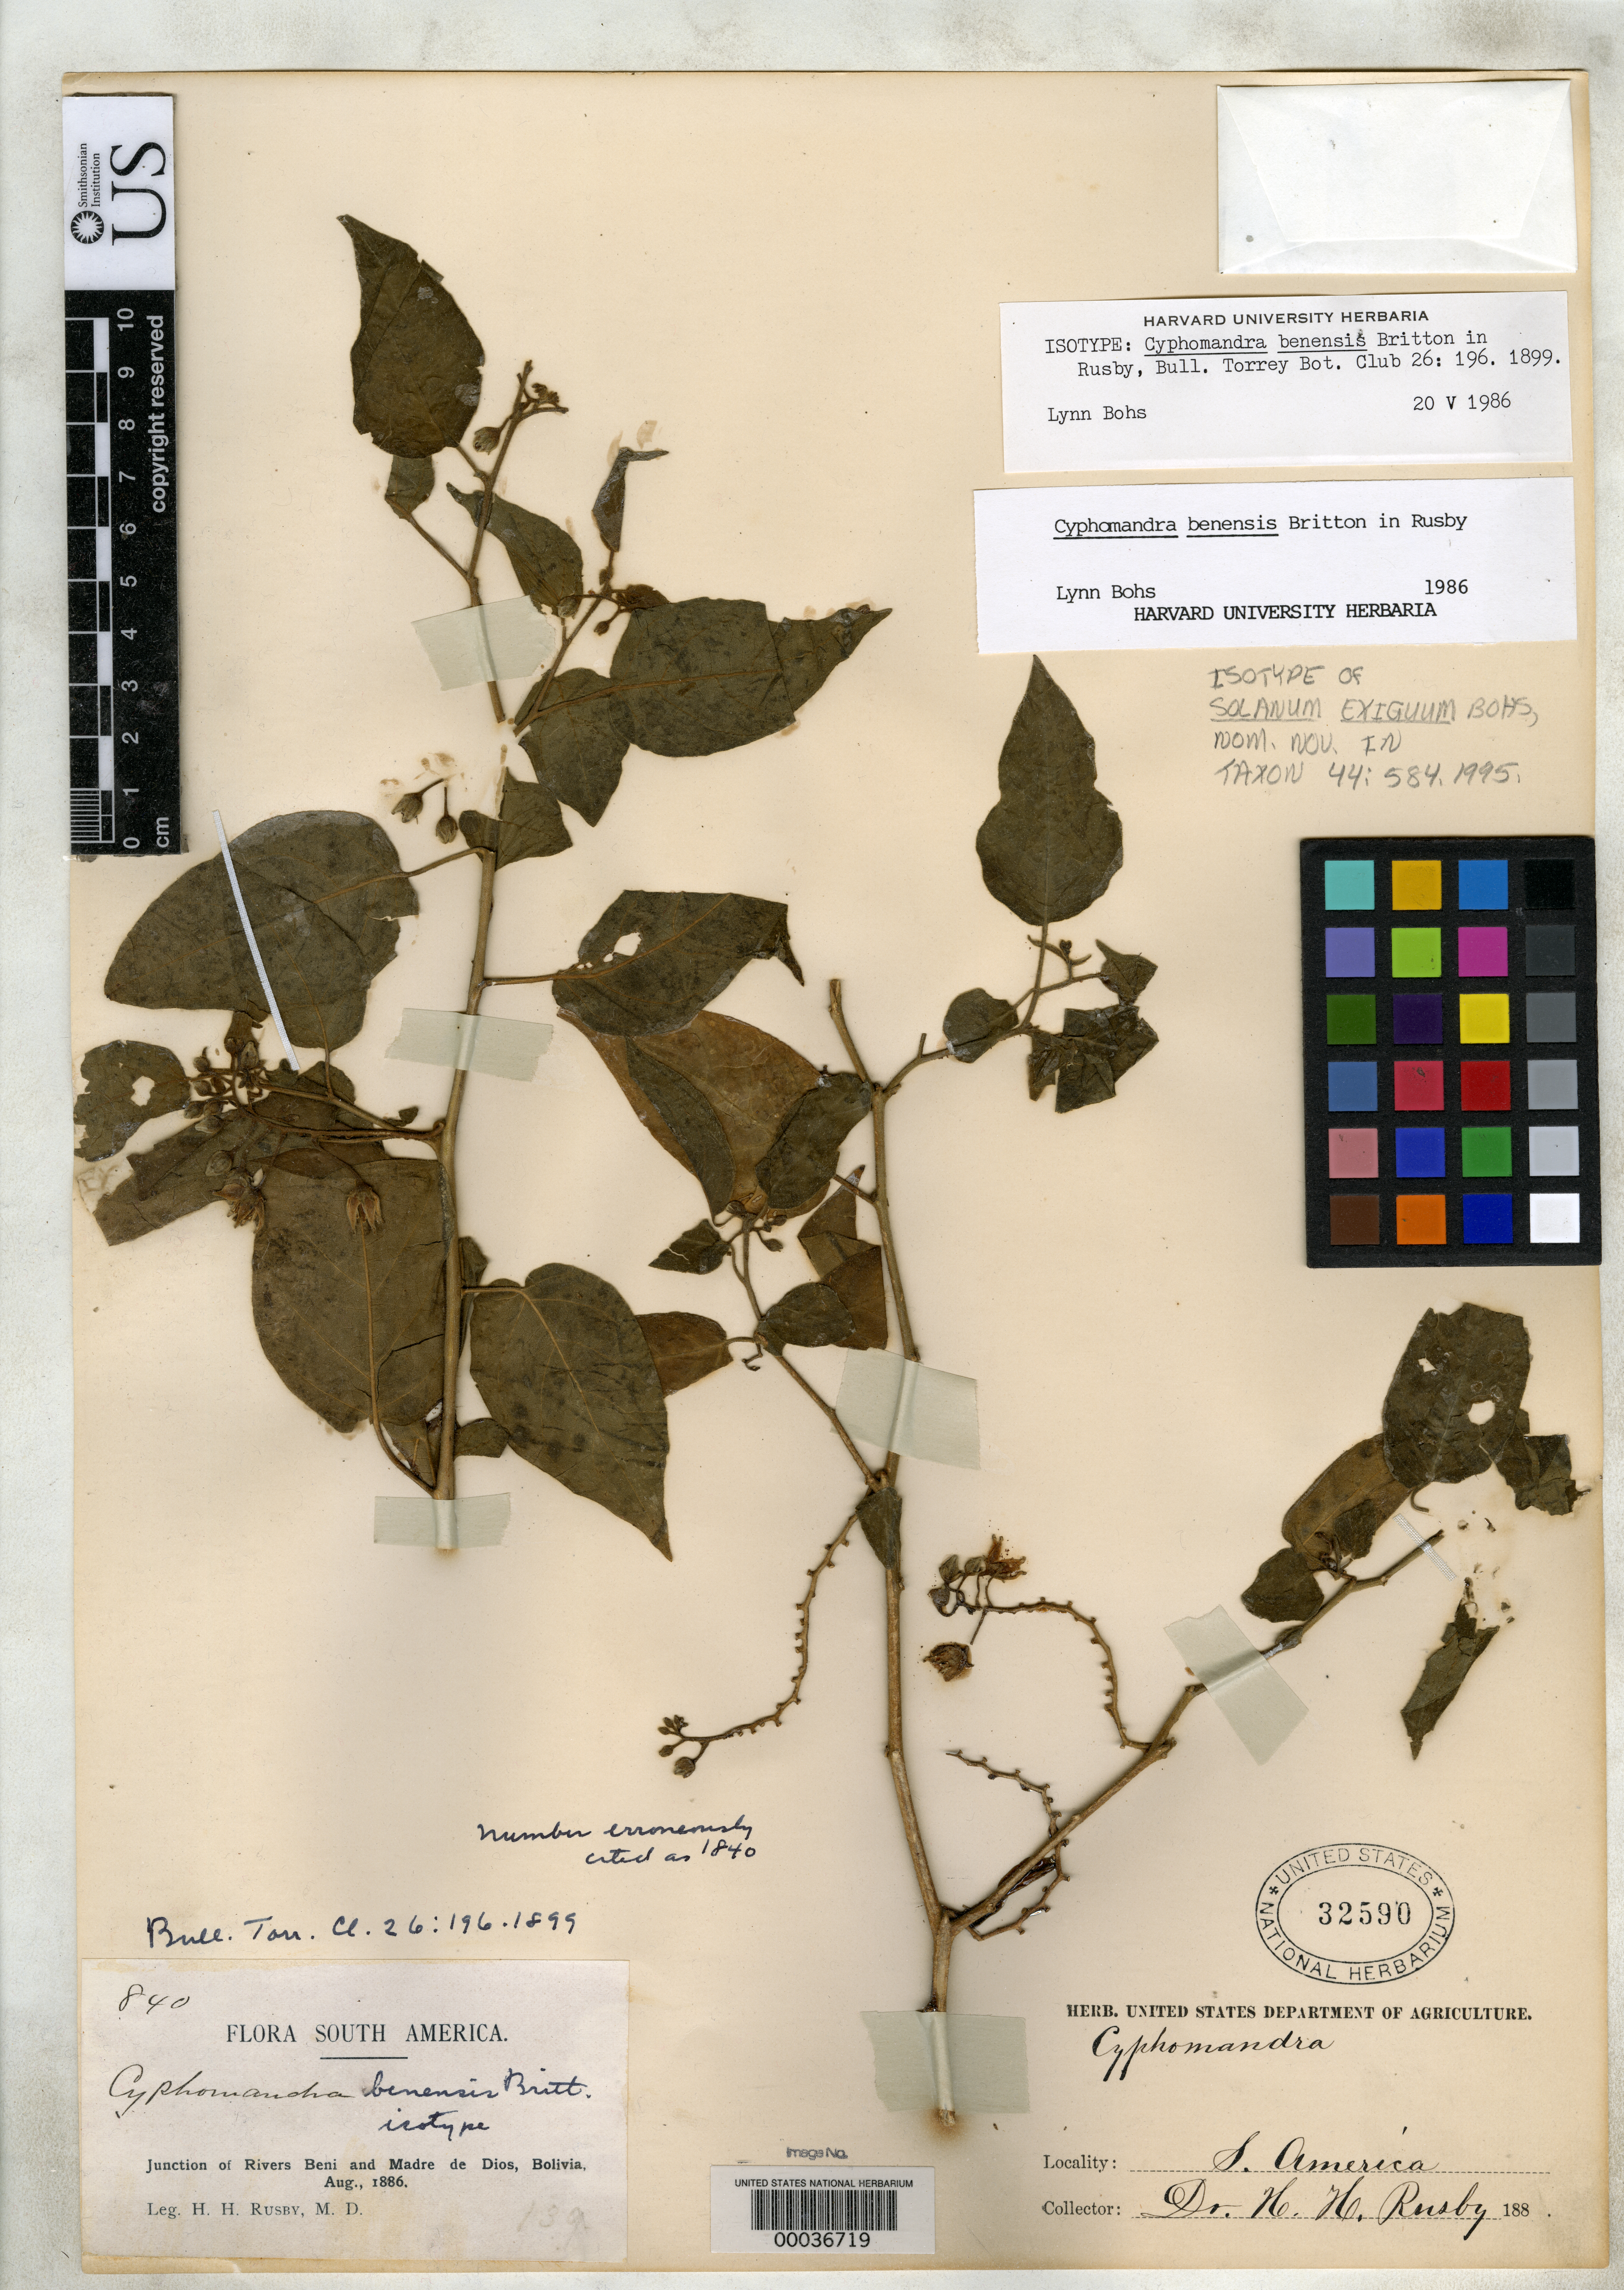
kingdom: Plantae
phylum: Tracheophyta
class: Magnoliopsida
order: Solanales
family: Solanaceae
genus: Solanum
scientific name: Solanum exiguum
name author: Bohs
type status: Isotype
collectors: H. H. Rusby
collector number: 840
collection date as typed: Aug 1886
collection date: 1886-08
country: Bolivia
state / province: Beni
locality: Junction of Rivers Beni and Madre de Dios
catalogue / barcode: US 32590